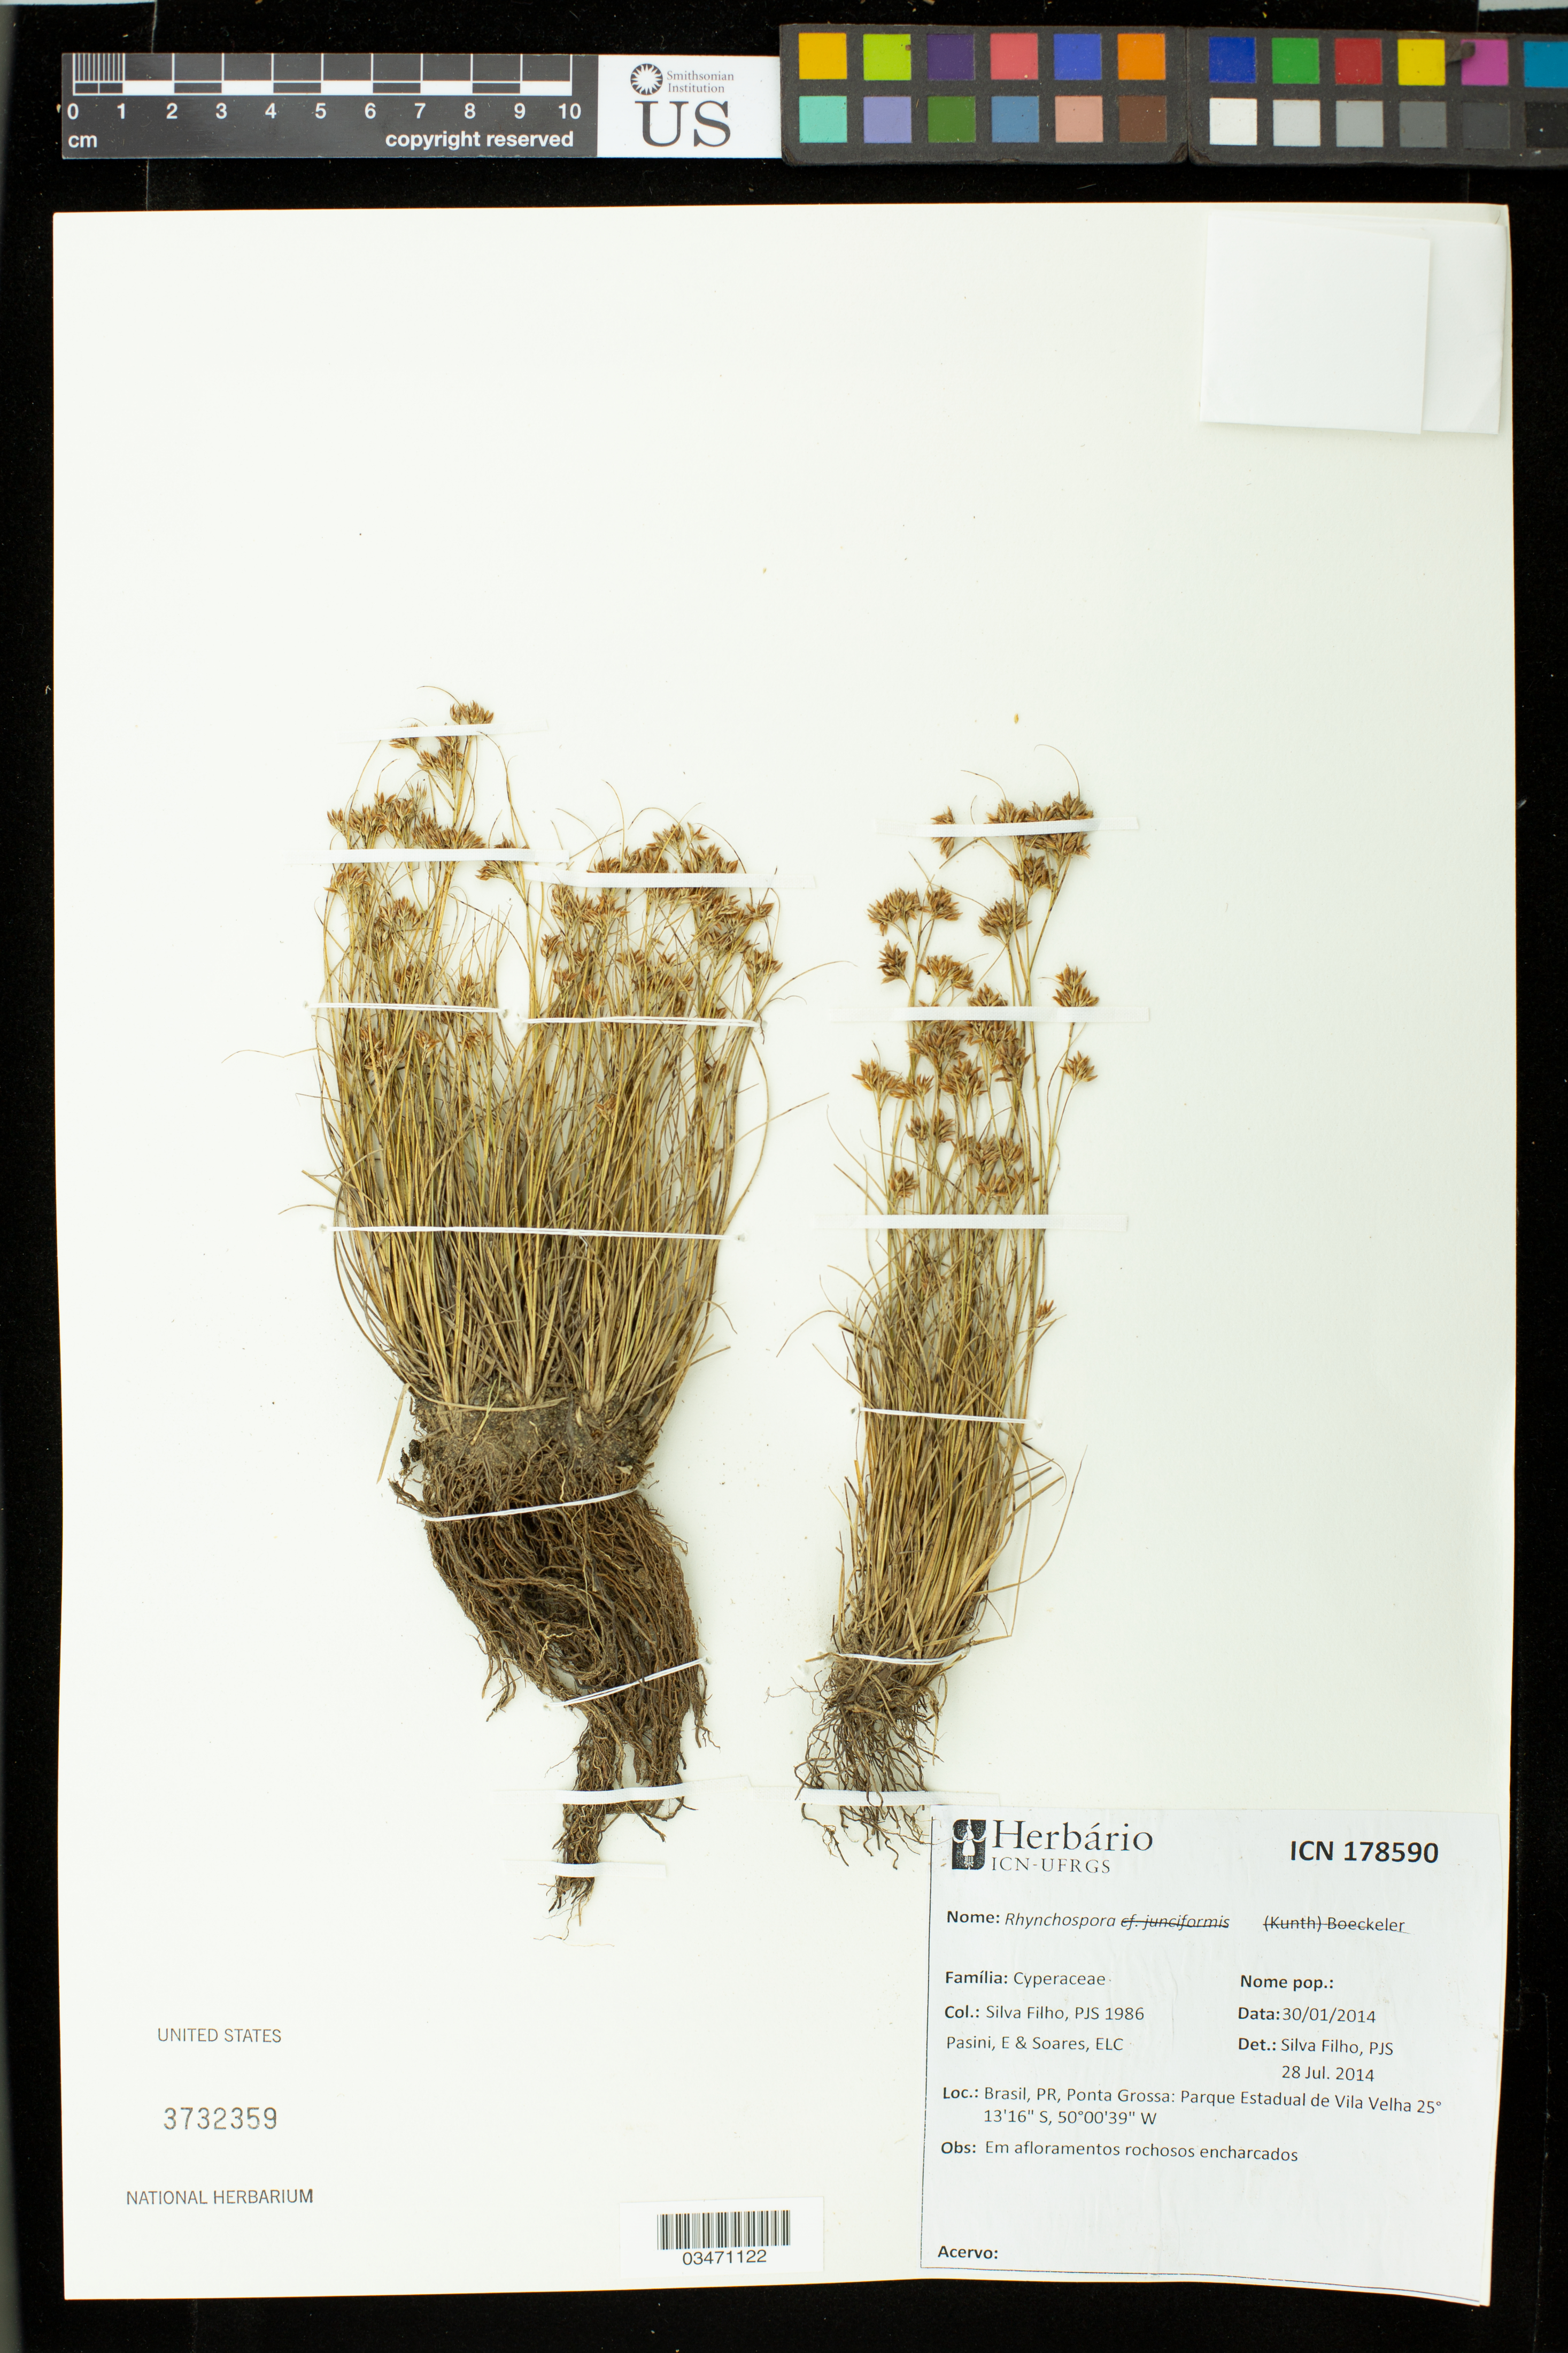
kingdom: Plantae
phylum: Tracheophyta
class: Liliopsida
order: Poales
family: Cyperaceae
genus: Rhynchospora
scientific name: Rhynchospora sp.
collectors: -. Silva Filho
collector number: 1986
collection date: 2014-01-30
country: Brazil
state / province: Paraná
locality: Ponta Grossa, Parque Estadual de Vila Velha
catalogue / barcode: US 3732359